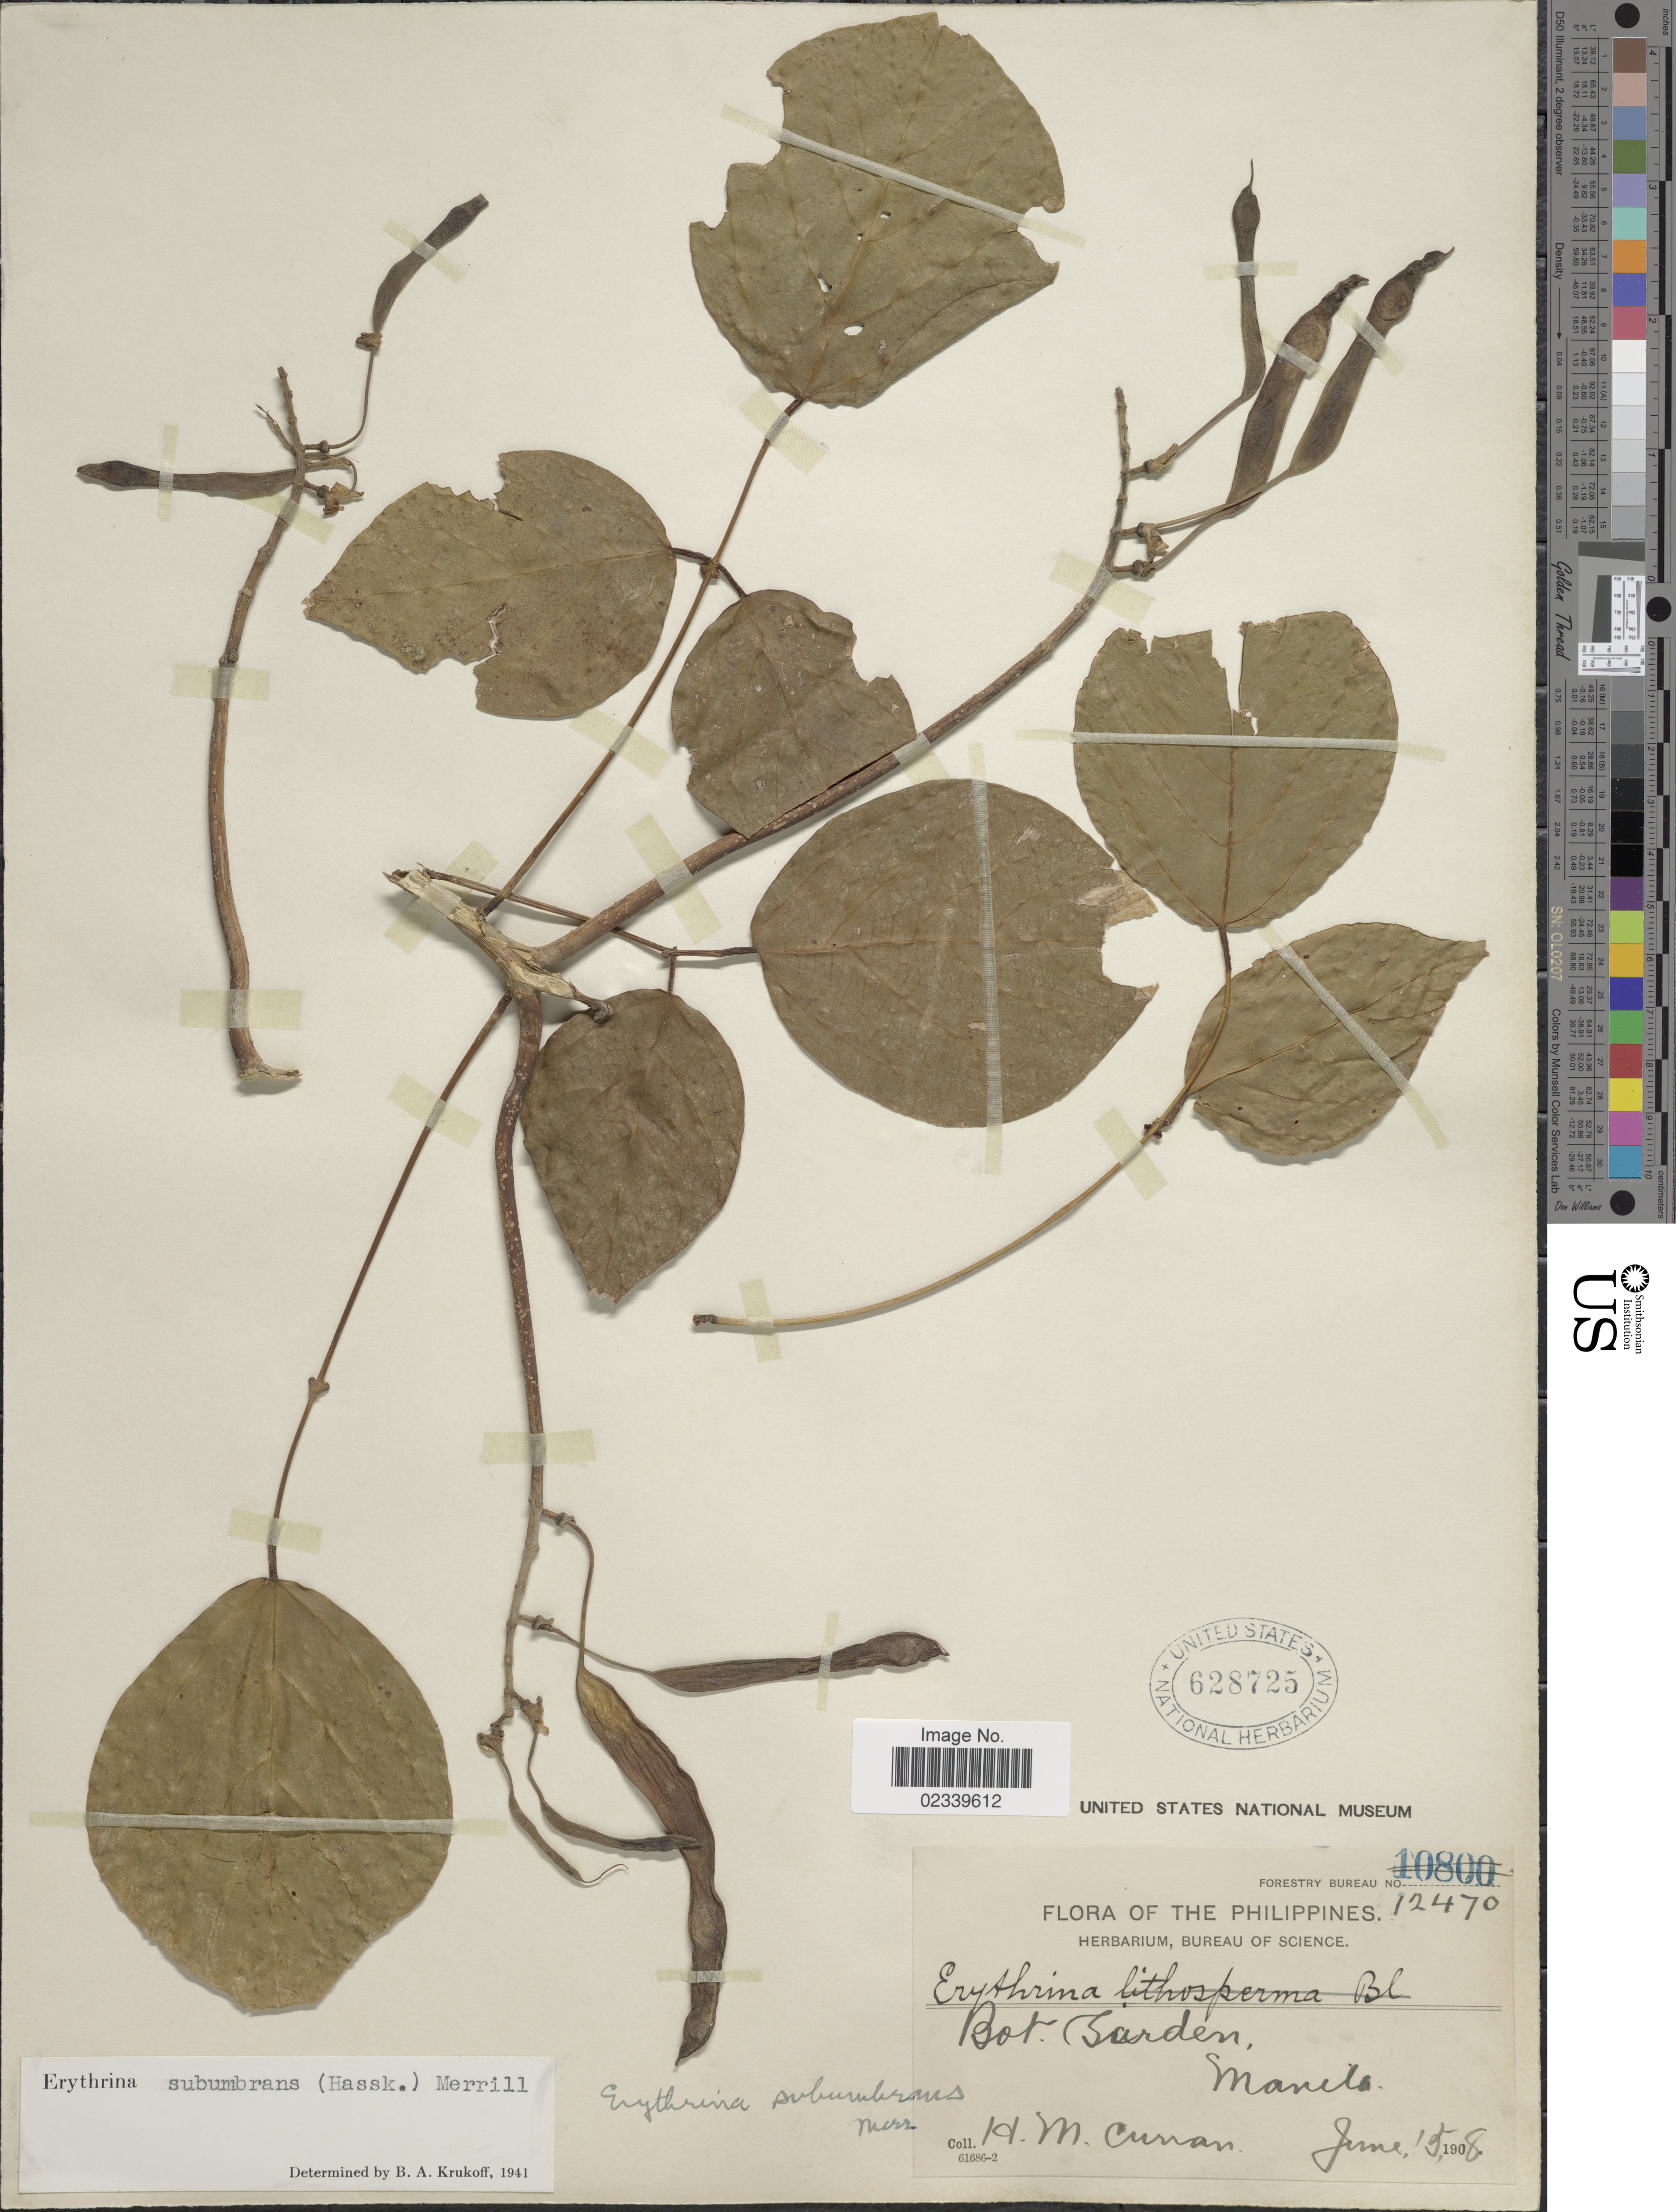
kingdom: Plantae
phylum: Tracheophyta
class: Magnoliopsida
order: Fabales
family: Fabaceae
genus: Erythrina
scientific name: Erythrina subumbrans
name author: (Hassk.) Merr.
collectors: H. M. Curran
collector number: Forestry Bureau 12470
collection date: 1908-06-15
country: Philippines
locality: Bot. Garden, Manila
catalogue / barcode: US 628725